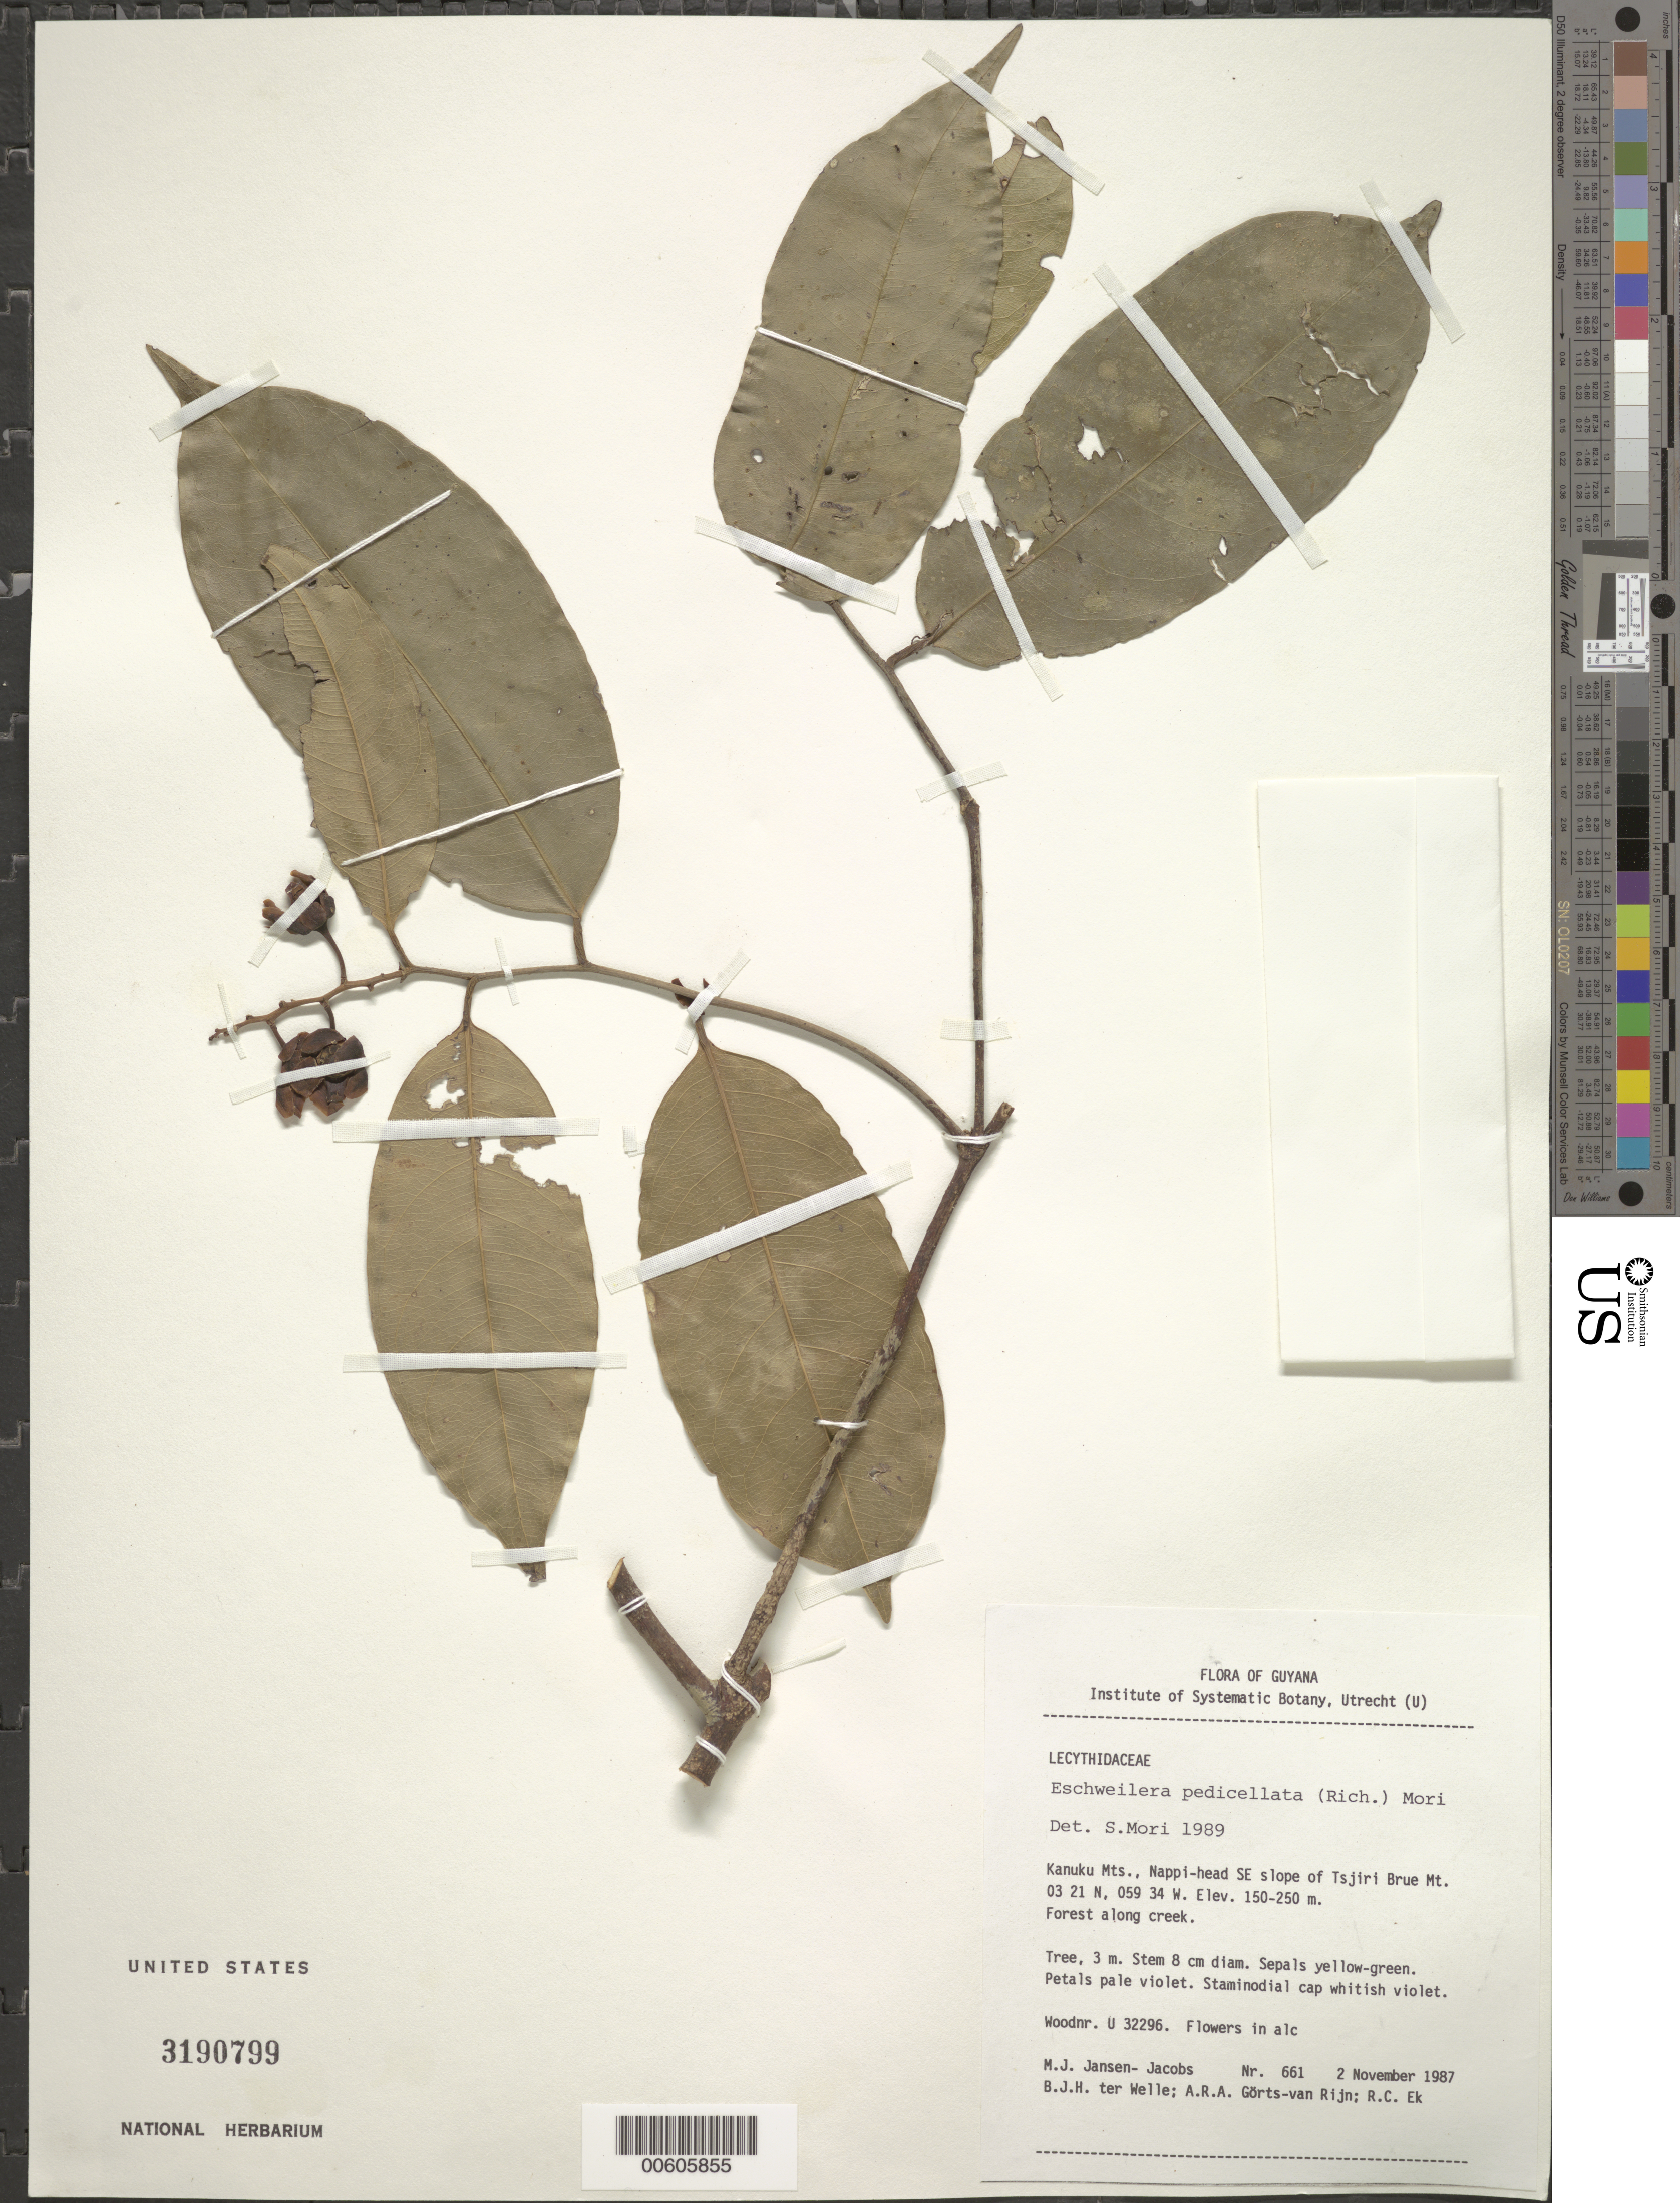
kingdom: Plantae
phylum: Tracheophyta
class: Magnoliopsida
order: Ericales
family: Lecythidaceae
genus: Eschweilera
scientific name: Eschweilera pedicellata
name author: (Rich.) S.A. Mori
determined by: Mori, Scott A.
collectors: M. J. Jansen-Jacobs, B. Welle, A. .R. A. Görts-van Rijn & R. C. Ek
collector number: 661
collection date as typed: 2-Nov-87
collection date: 1987-11-02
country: Guyana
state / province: U. Takutu-U. Essequibo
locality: Kanuku Mts., Nappi-head, SE slope of Tsjiri Brue Mt., camp 1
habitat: Forest along creek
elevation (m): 150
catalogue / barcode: US 3190799